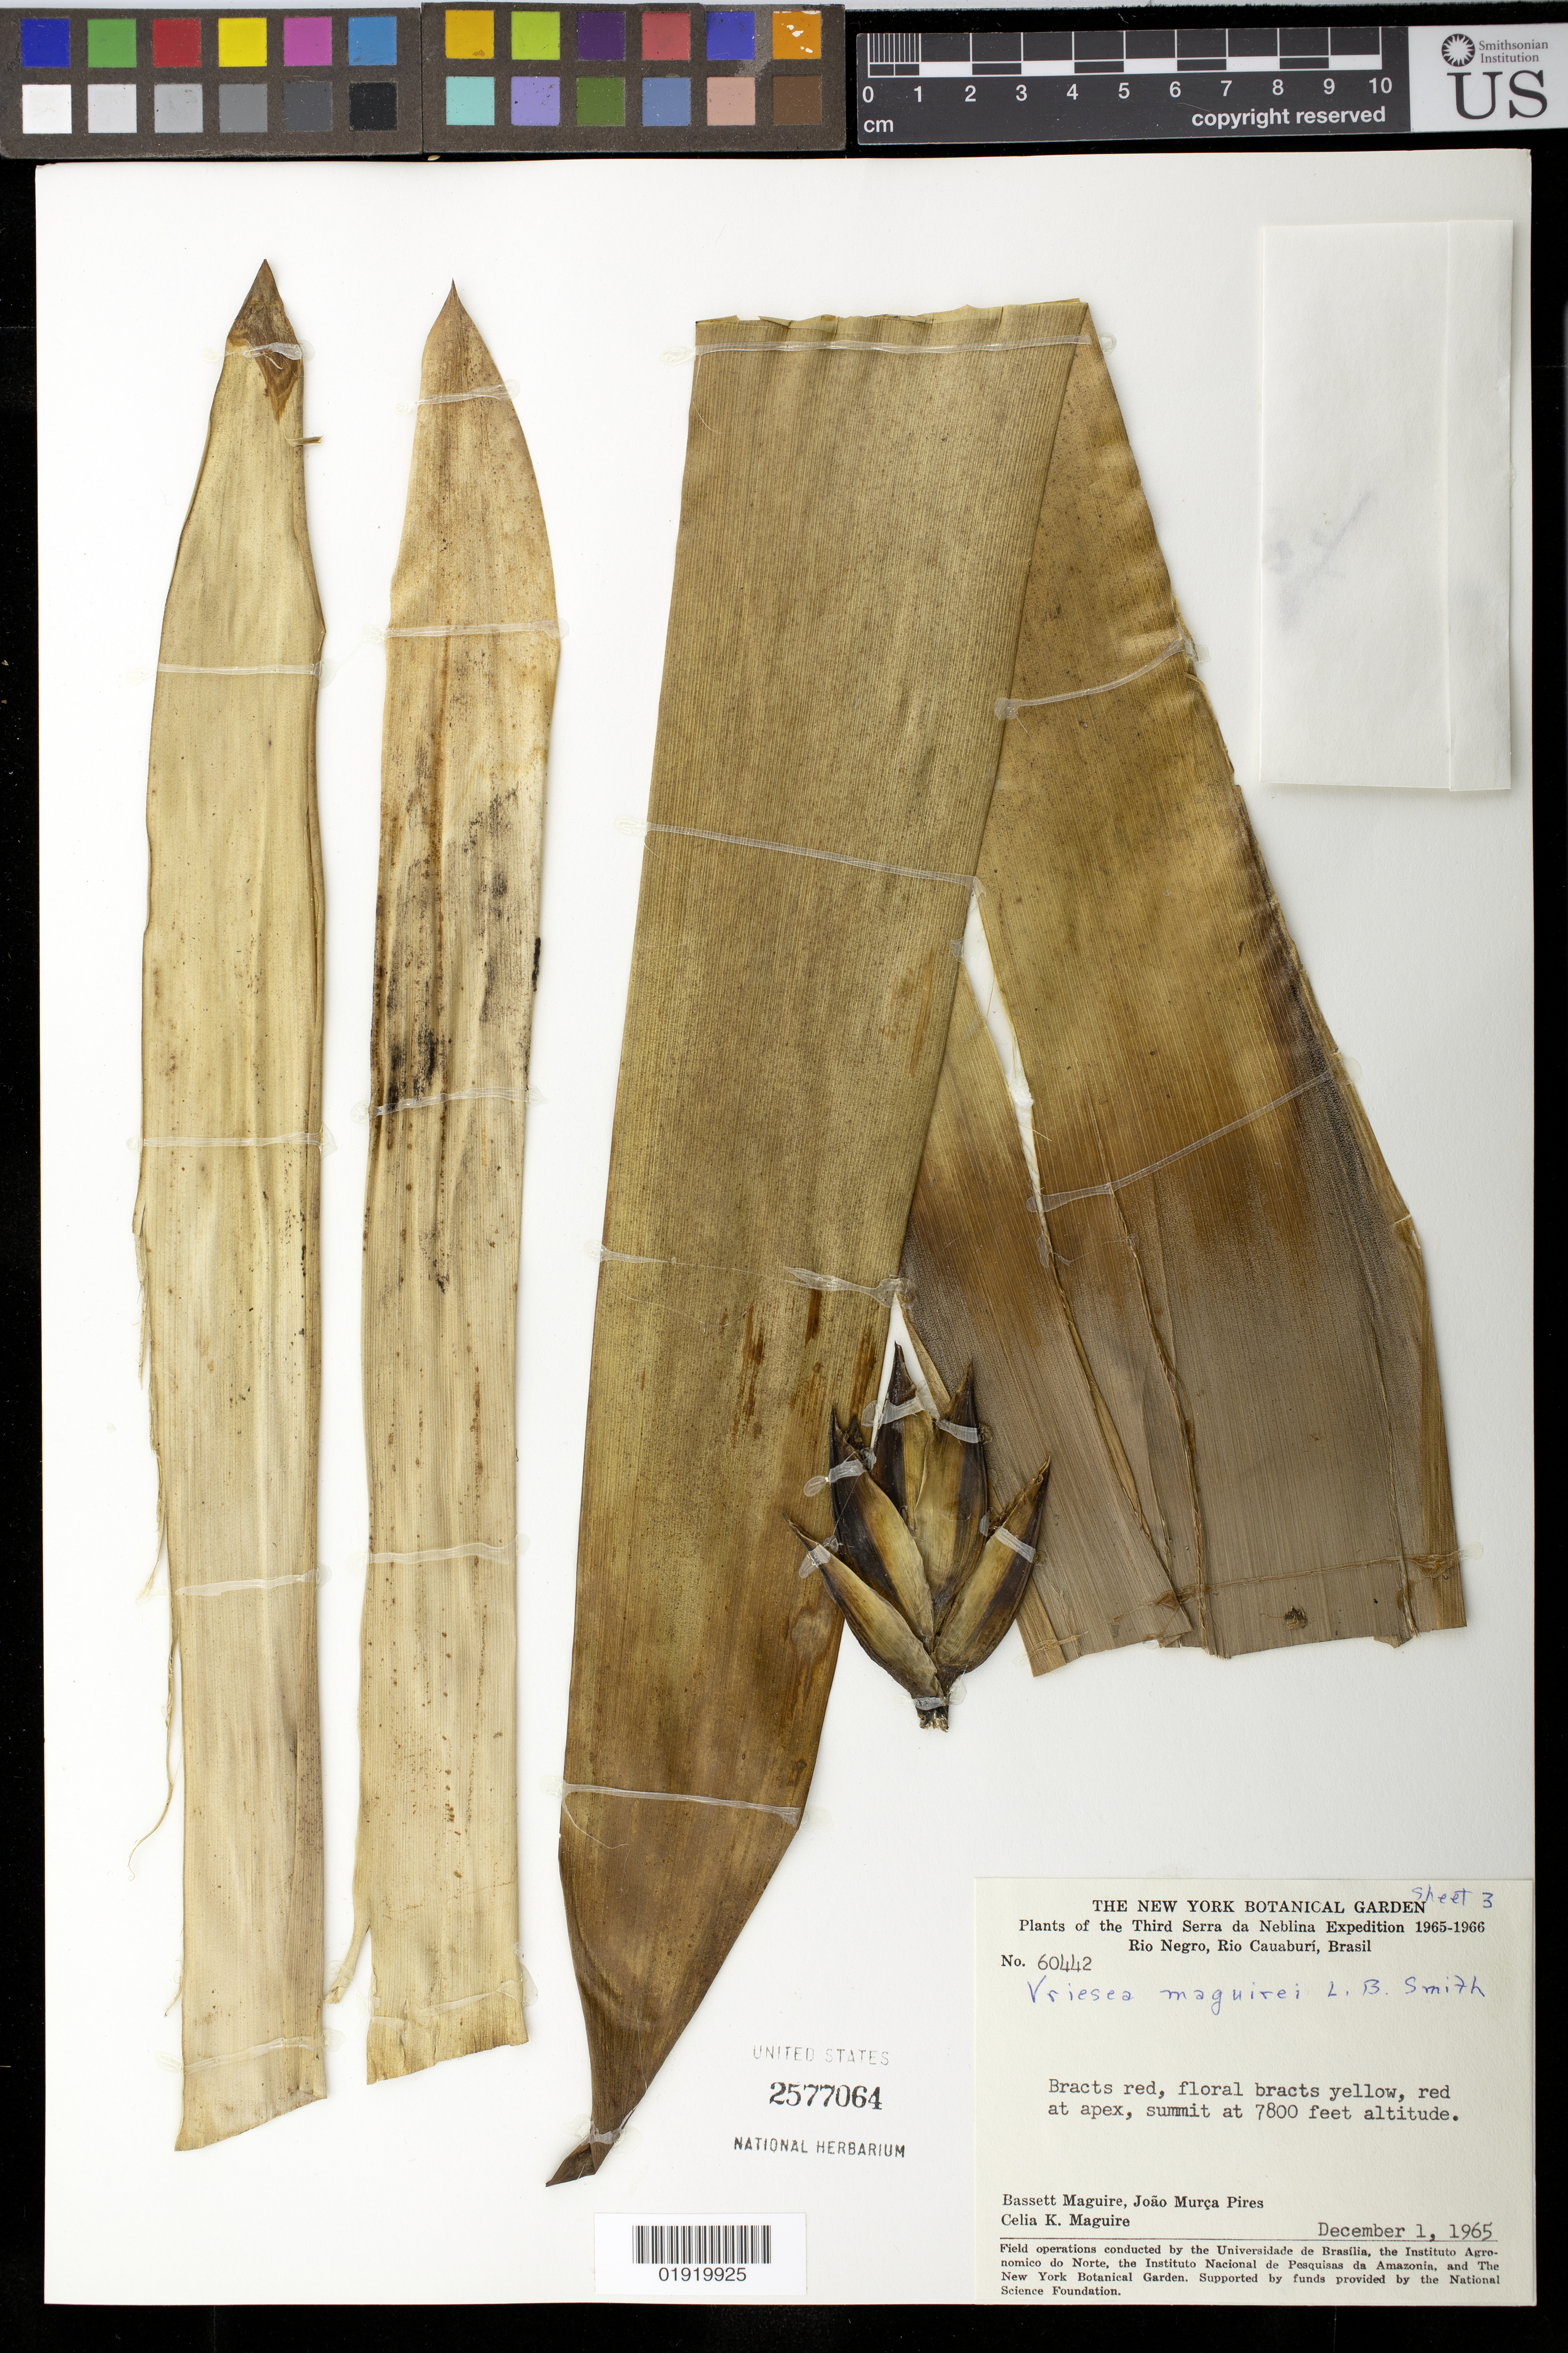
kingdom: Plantae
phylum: Tracheophyta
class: Liliopsida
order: Poales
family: Bromeliaceae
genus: Vriesea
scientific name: Vriesea maguirei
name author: L.B. Sm.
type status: Holotype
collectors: B. Maguire, J. M. Pires & C. K. Maguire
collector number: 60442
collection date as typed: December 1, 1965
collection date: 1965-12-01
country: Brazil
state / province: Amazonas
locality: Serra da Neblina, Rio Negro, Rio Cauaburí.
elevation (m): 2377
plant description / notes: One of 3 sheets, USNH 2577063, 2577064, & 2577065, annotated as "sheet 1", "sheet 3", and "sheet 2", respectively. Only sheet 1 (2577063) is annotated as "TYPE" but all are clearly cross-labeled as parts of a single specimen.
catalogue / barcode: US 2577064